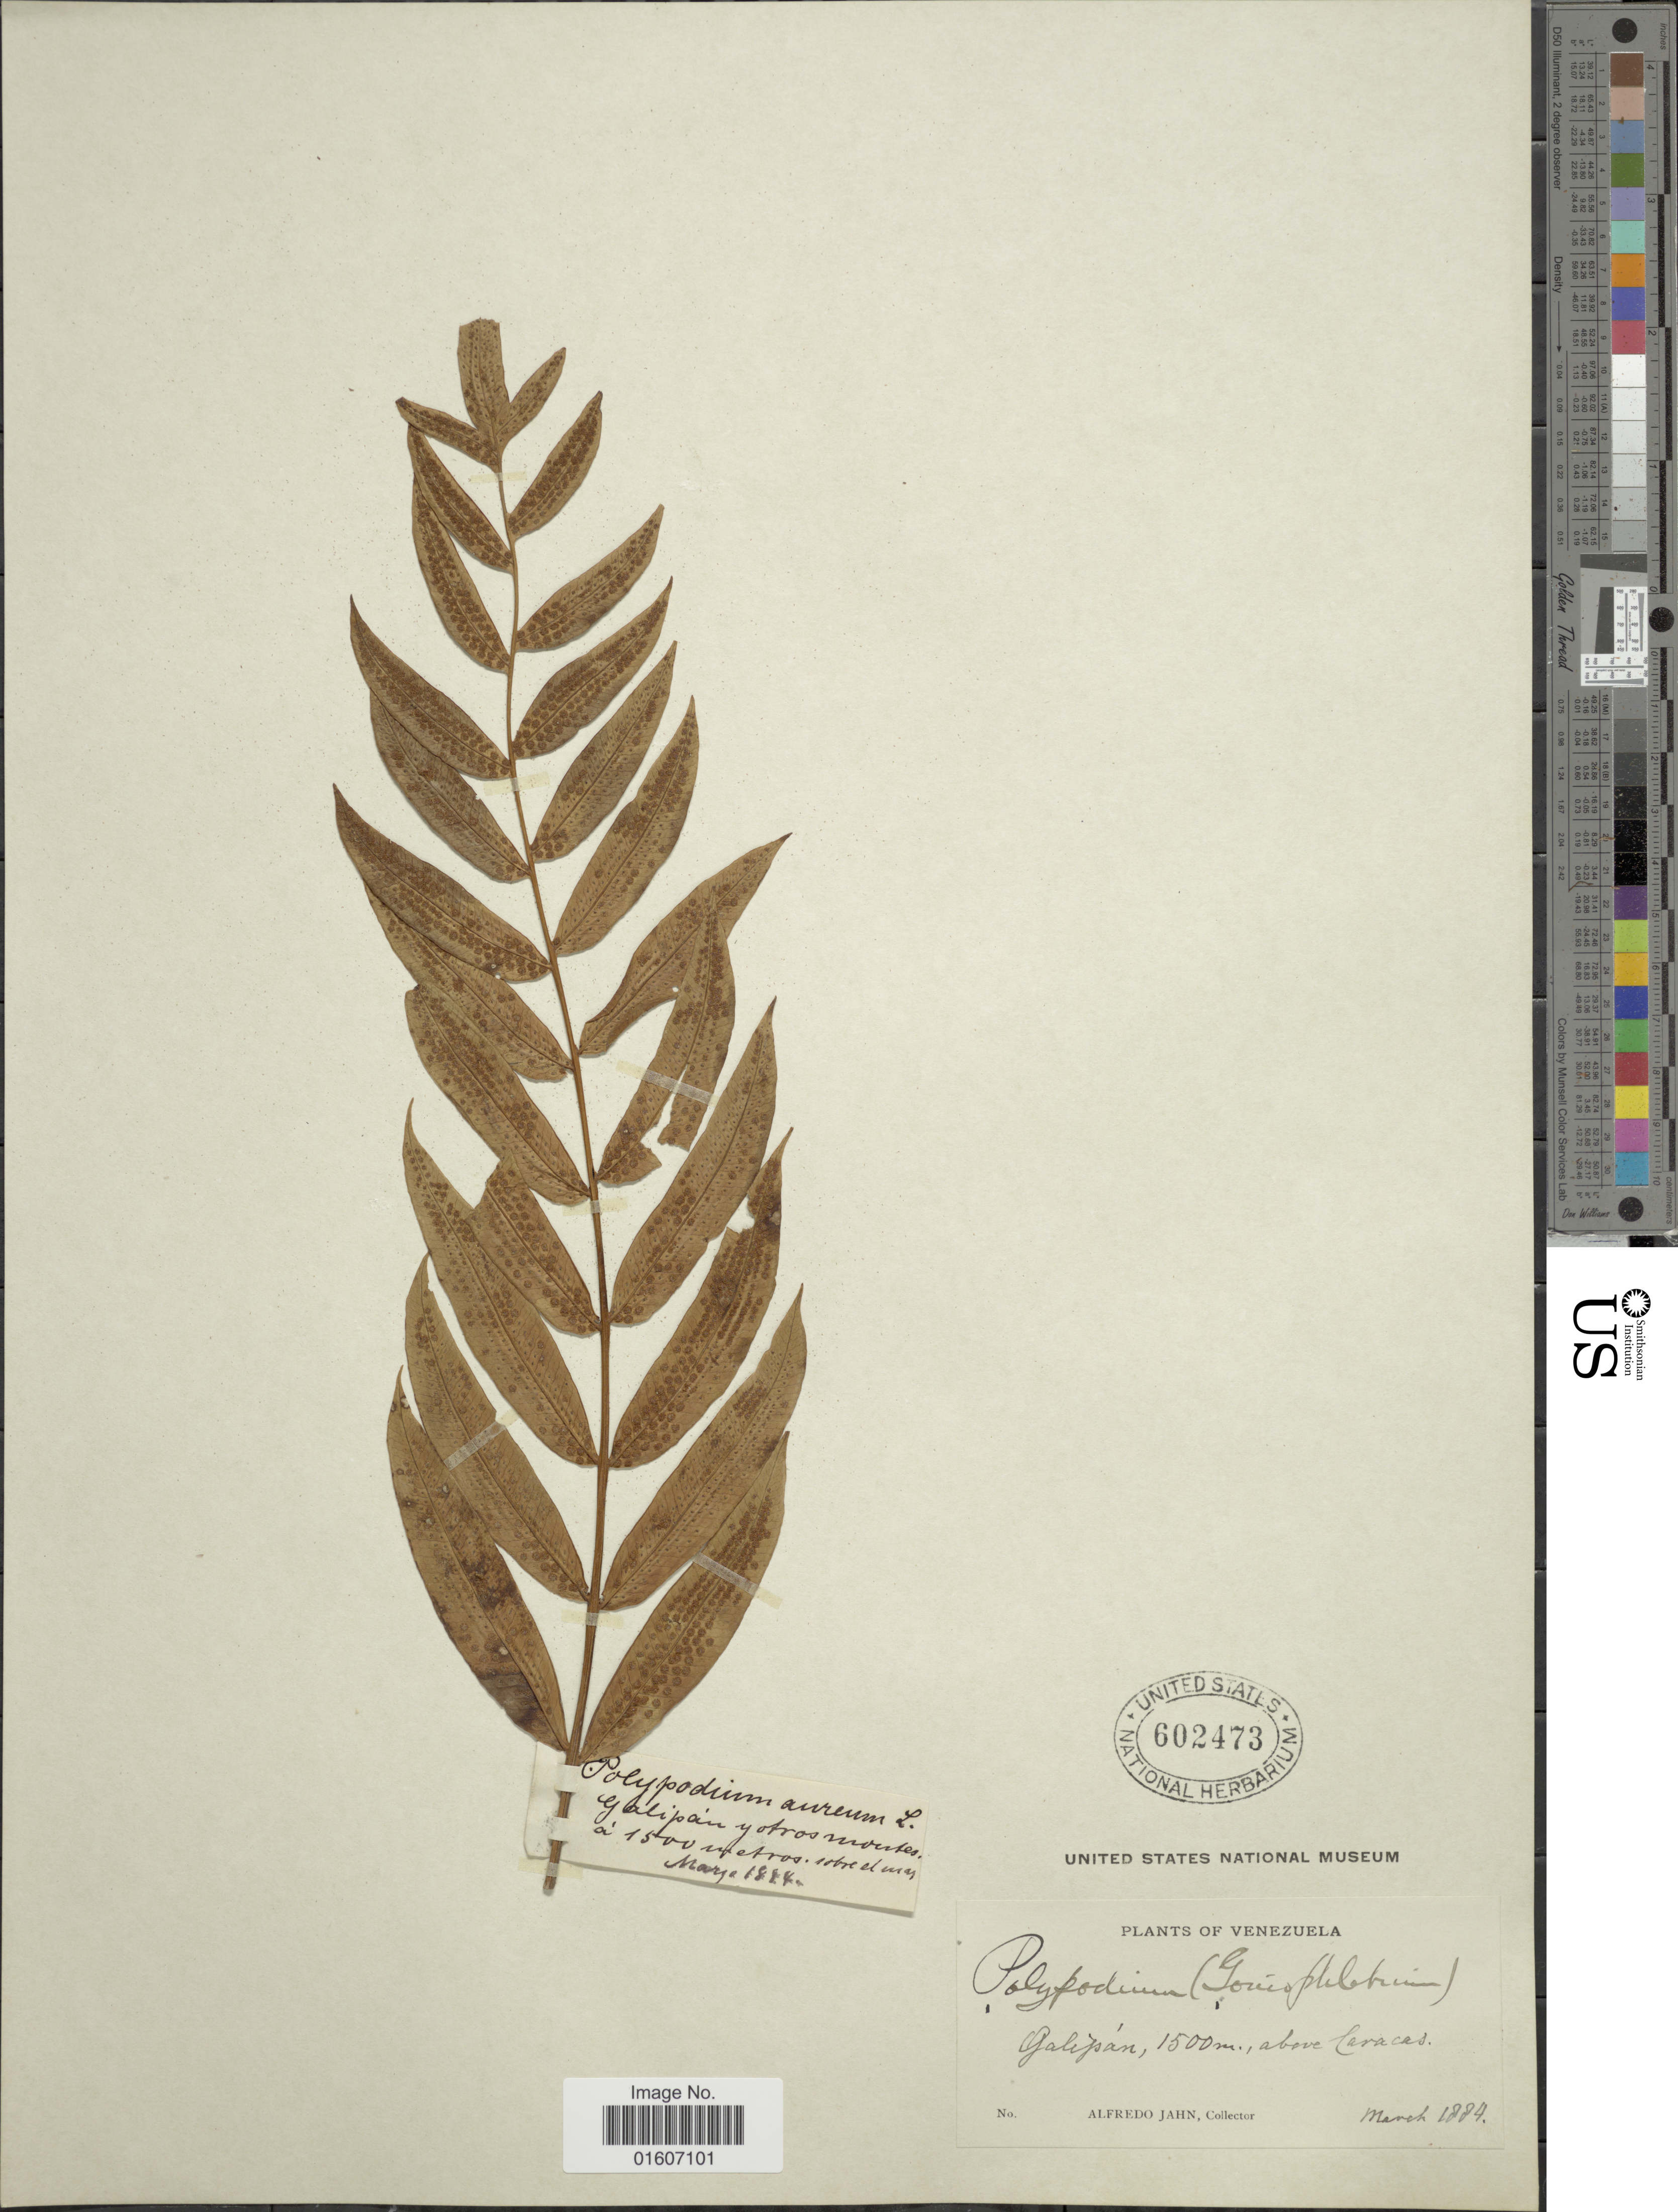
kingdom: Plantae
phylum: Tracheophyta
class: Polypodiopsida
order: Polypodiales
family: Polypodiaceae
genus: Serpocaulon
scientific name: Serpocaulon triseriale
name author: (Sw.) A.R. Sm.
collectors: A. Jahn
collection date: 1884-03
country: Venezuela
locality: Galipan, above Caracas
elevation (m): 1500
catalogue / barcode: US 602473